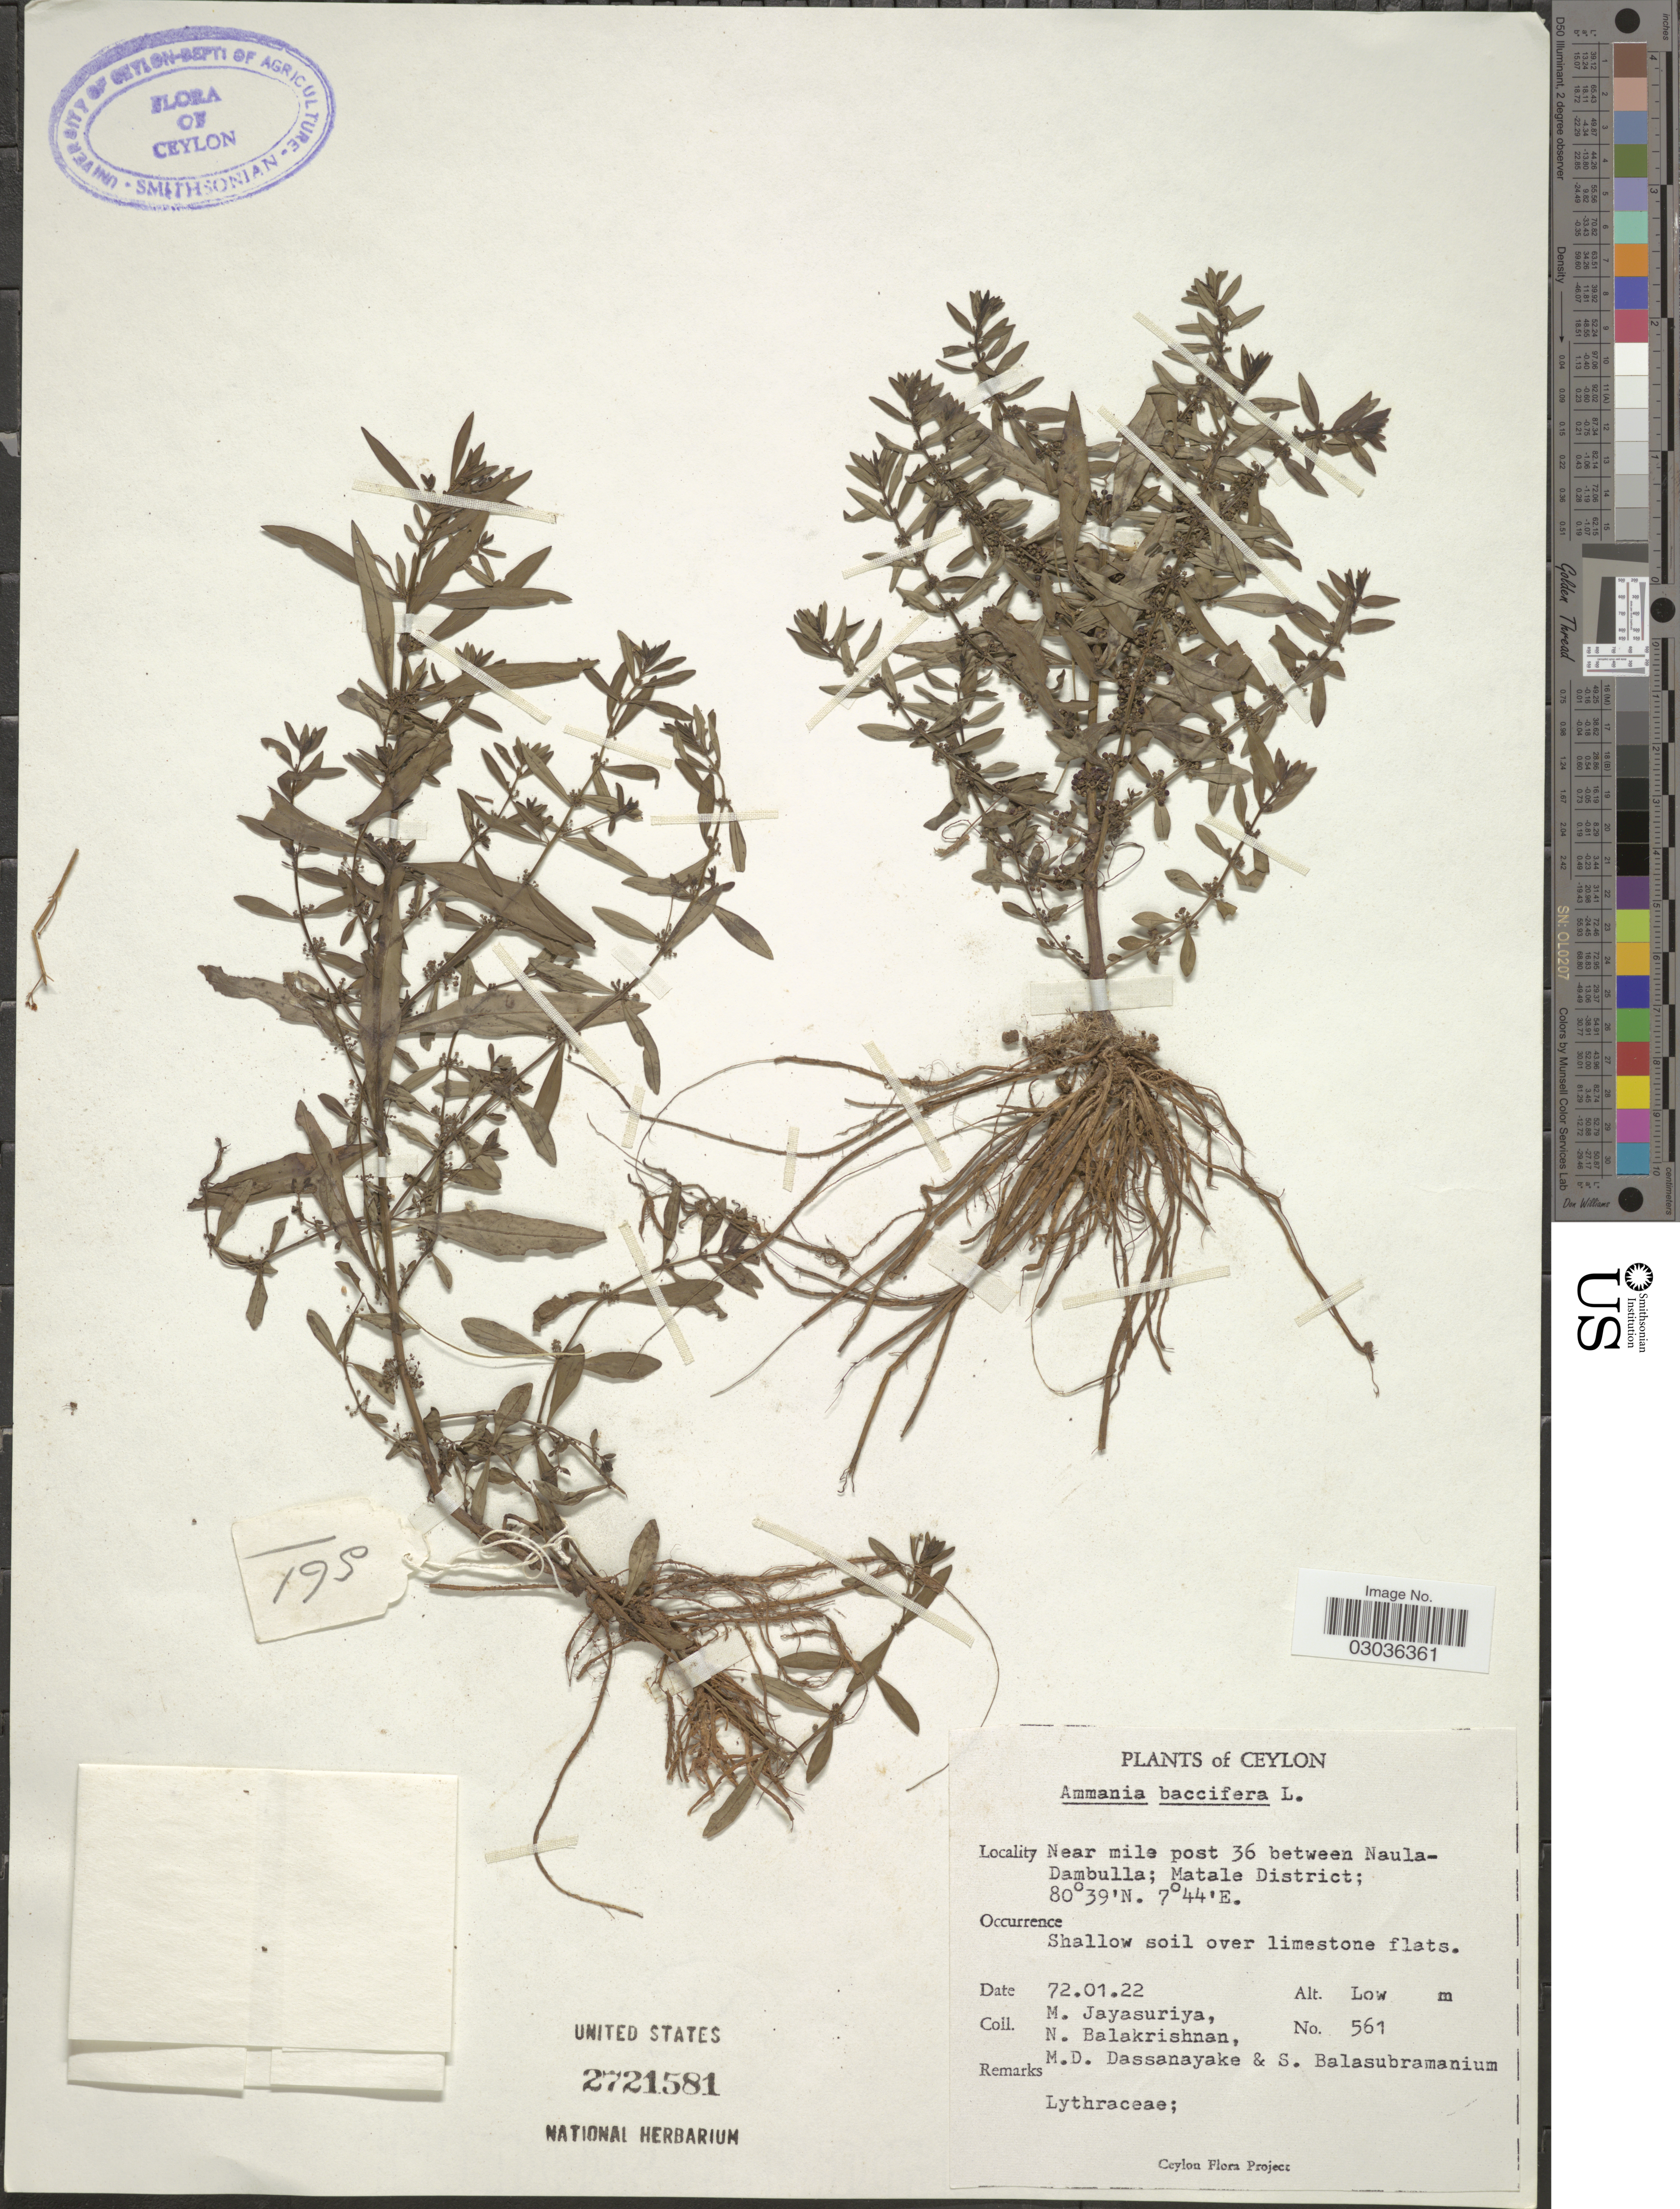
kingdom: Plantae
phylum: Tracheophyta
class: Magnoliopsida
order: Myrtales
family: Lythraceae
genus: Ammannia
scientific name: Ammannia baccifera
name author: L.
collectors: M. Jayasuriya, N. Balakrishnan, M. D. Dassanayake & S. Balasubramanium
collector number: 561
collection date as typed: Transcribed d/m/y: 22/1/72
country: Sri Lanka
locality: Ceylon. Near mile post 36 between Naula-Dambulla; Matale District.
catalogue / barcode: US 2721581